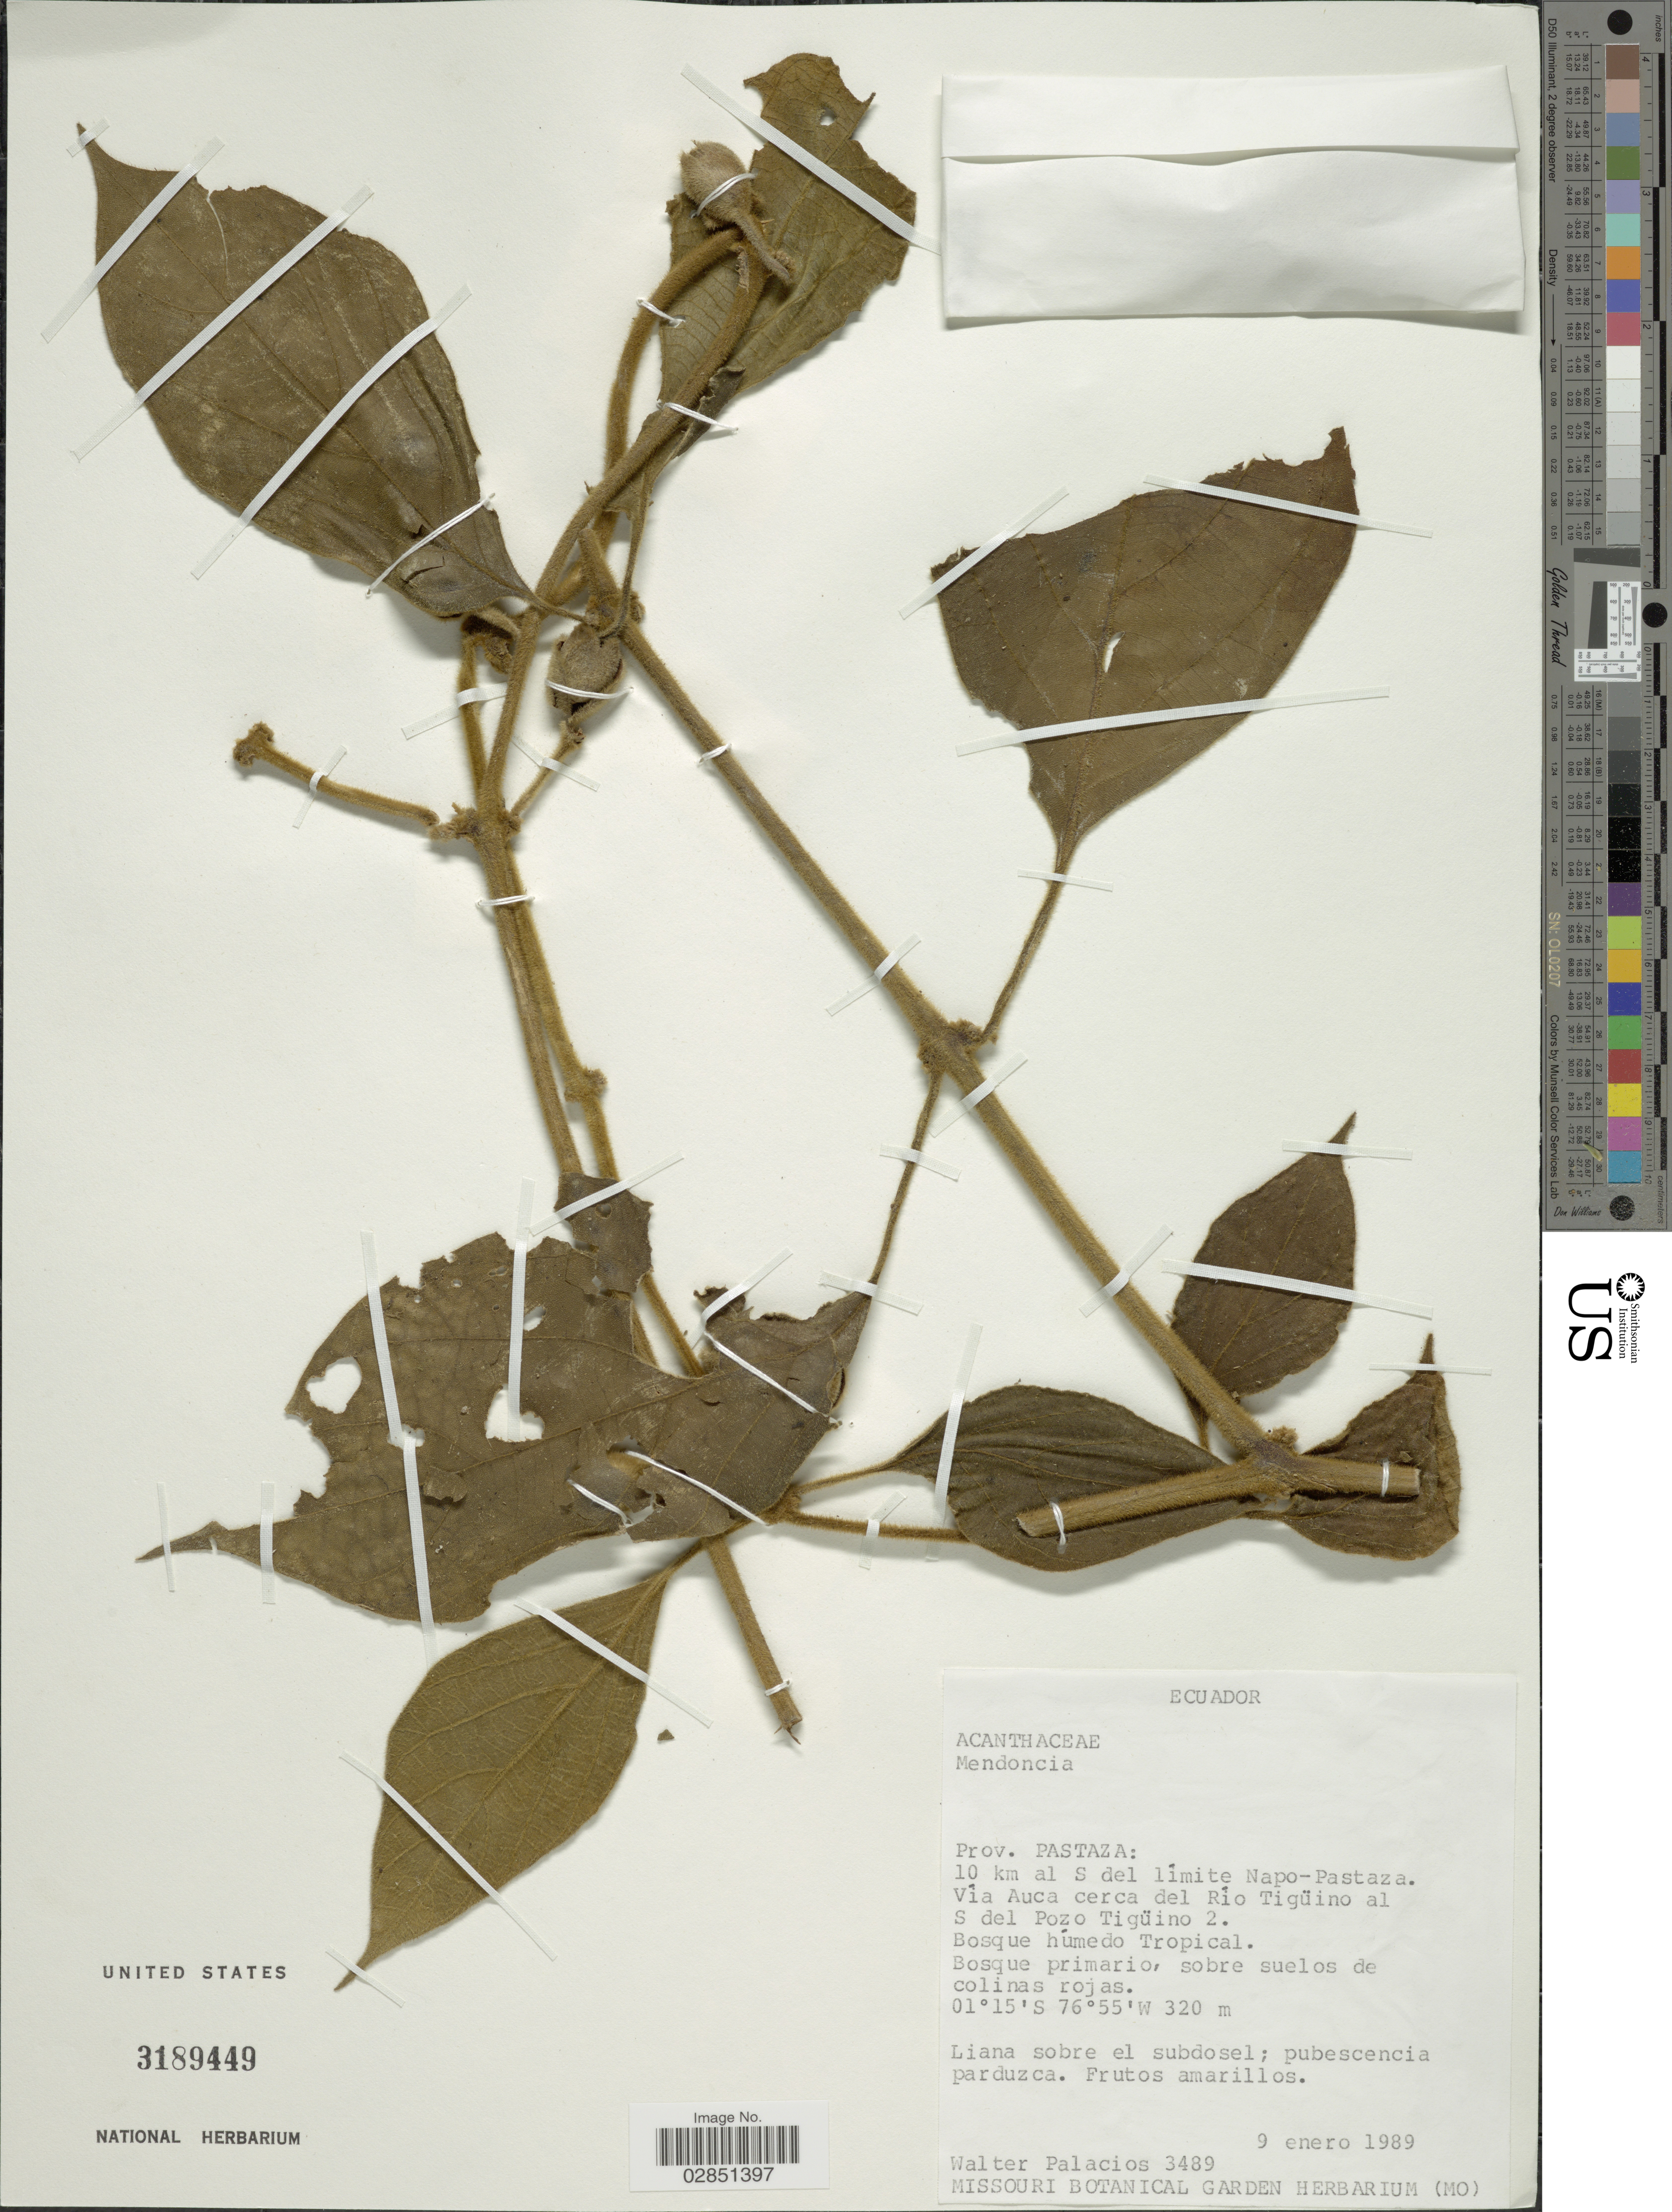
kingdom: Plantae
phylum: Tracheophyta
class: Magnoliopsida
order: Lamiales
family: Acanthaceae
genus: Mendoncia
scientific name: Mendoncia rotundifolia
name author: Poepp. & Endl.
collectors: W. Palacios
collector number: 3489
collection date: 1989-01-09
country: Ecuador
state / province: Pastaza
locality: Prov.: Pastaza: 10 km al S del límite Napo-Pastaza. Via Auca cerca del Río Tigüino al S del Pozo Tigüino 2.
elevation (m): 320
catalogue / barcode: US 3189449